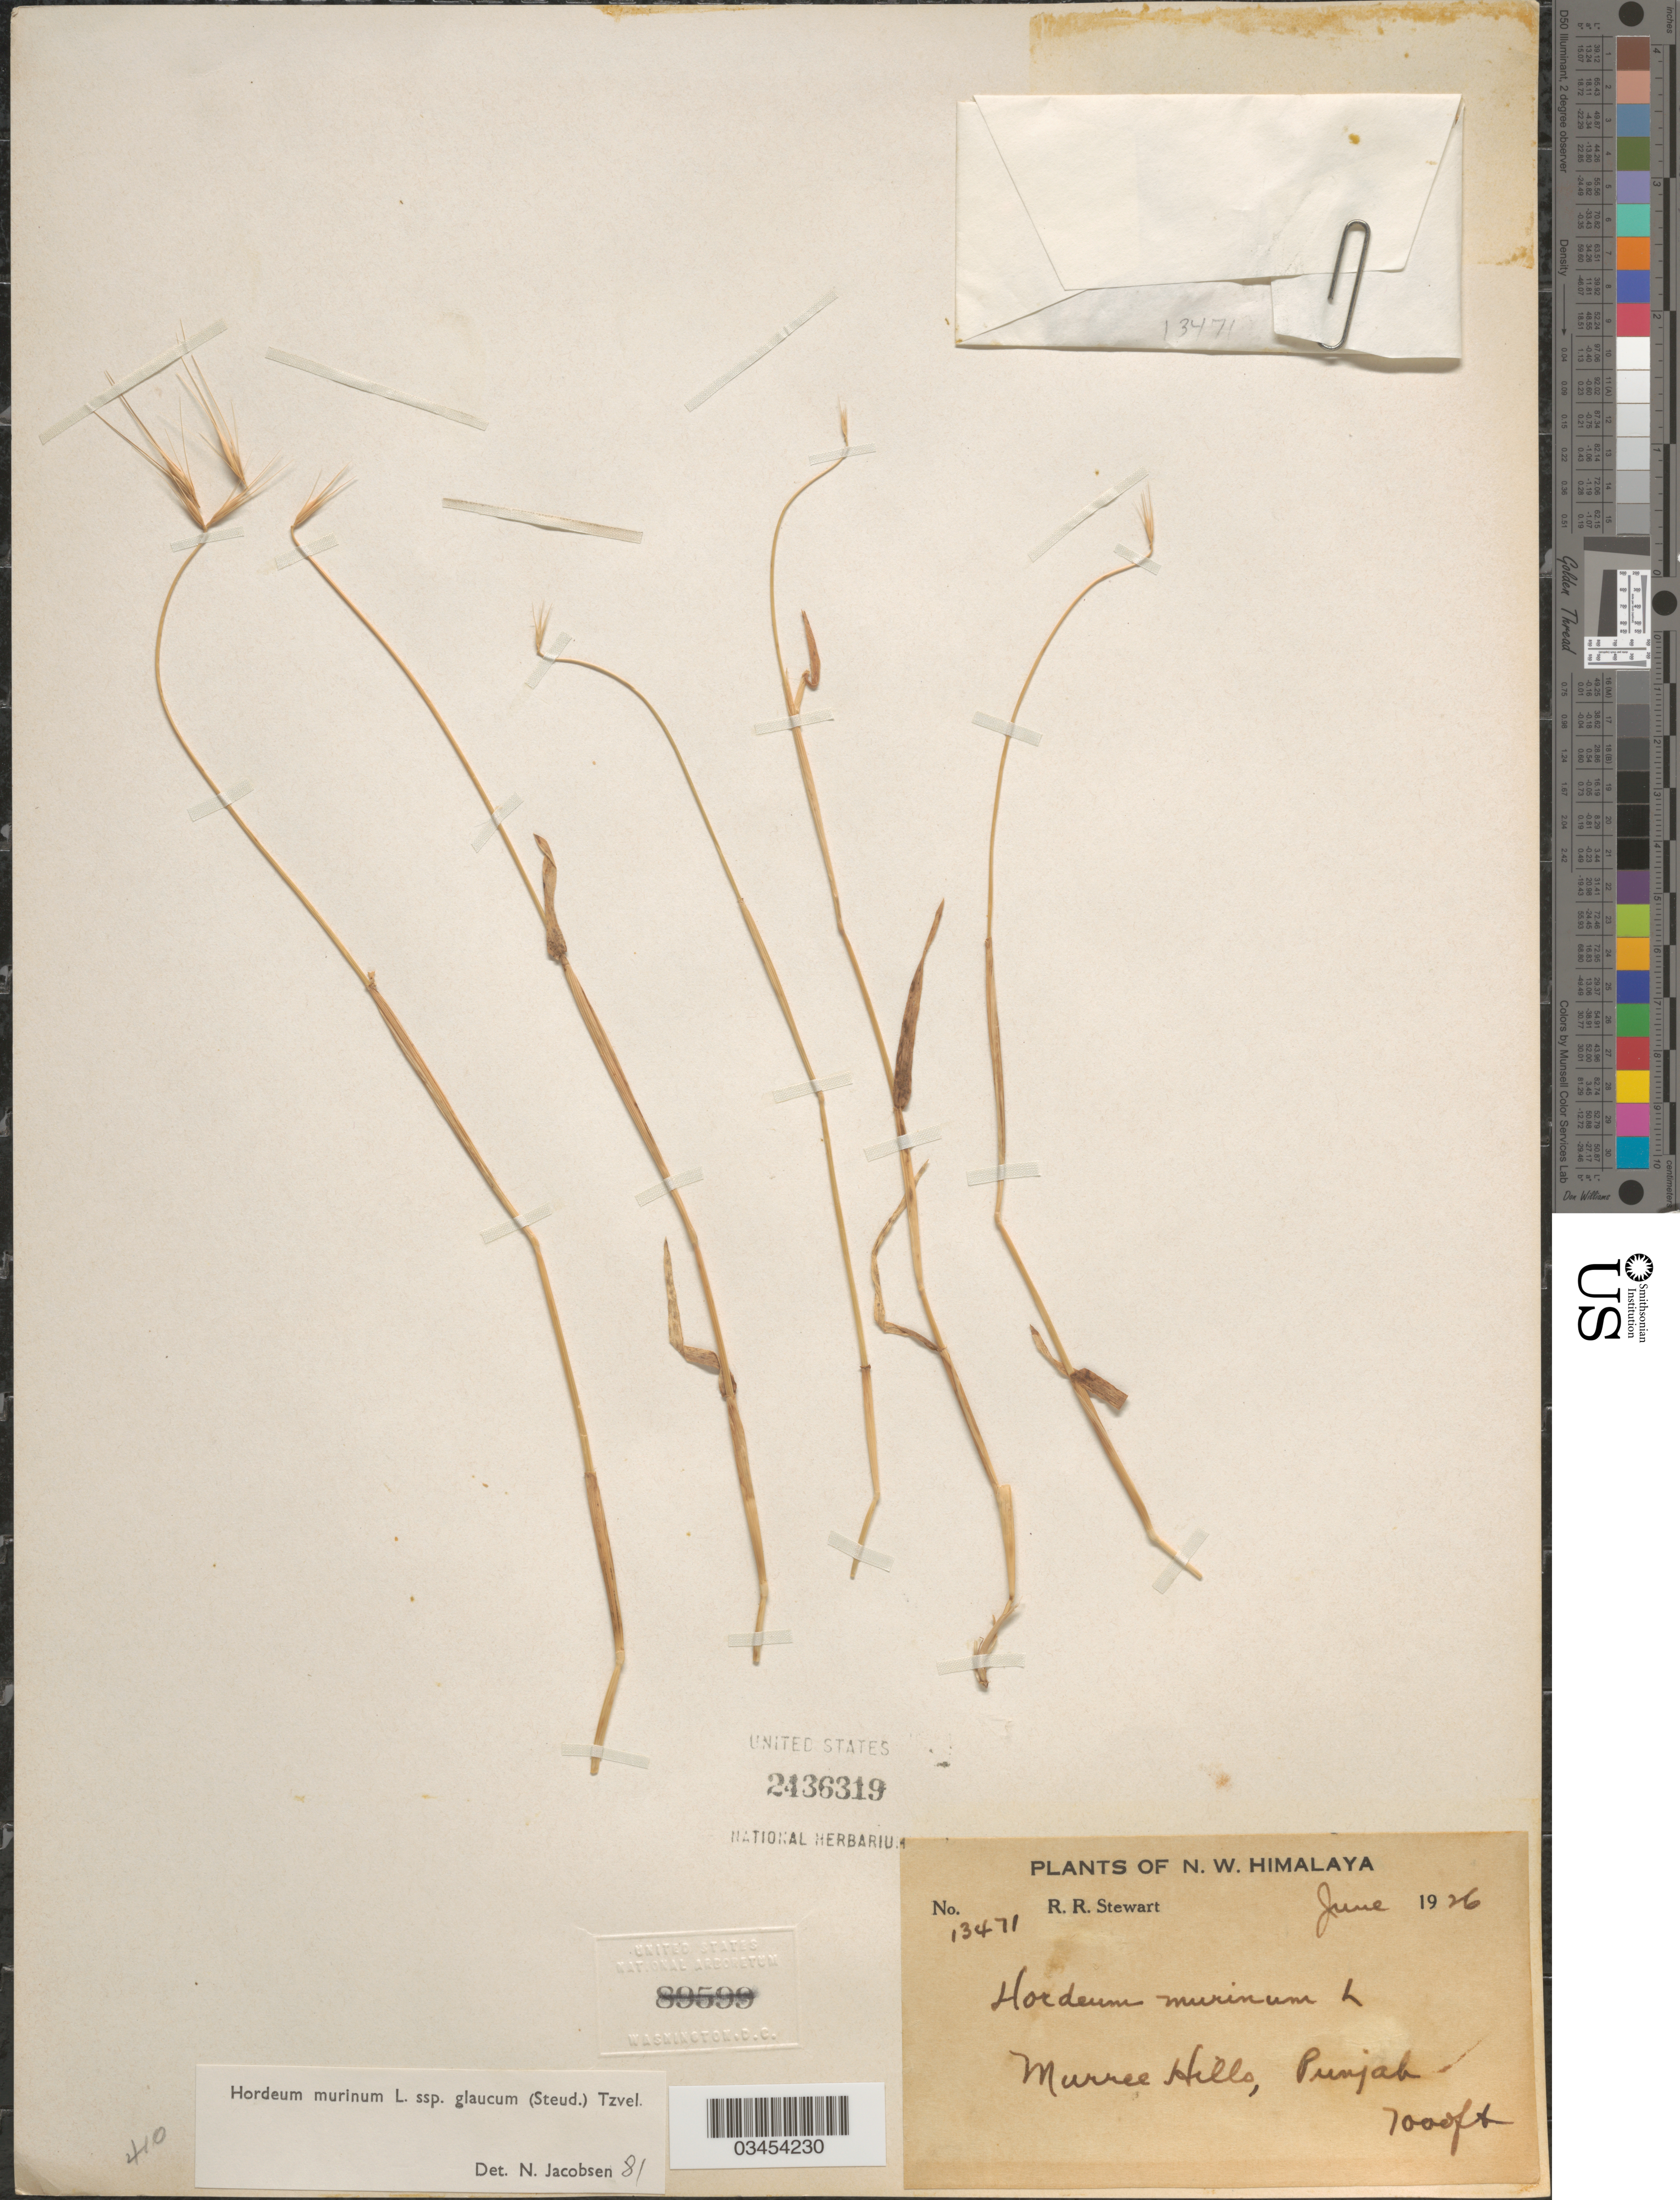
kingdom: Plantae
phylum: Tracheophyta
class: Liliopsida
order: Poales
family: Poaceae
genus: Hordeum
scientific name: Hordeum murinum subsp. glaucum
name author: (Steud.) Tzvelev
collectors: R. Stewart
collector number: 13471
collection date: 1926-06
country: Pakistan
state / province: Punjab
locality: N. W. Himalaya. Murree Hills.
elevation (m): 2134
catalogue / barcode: US 2436319